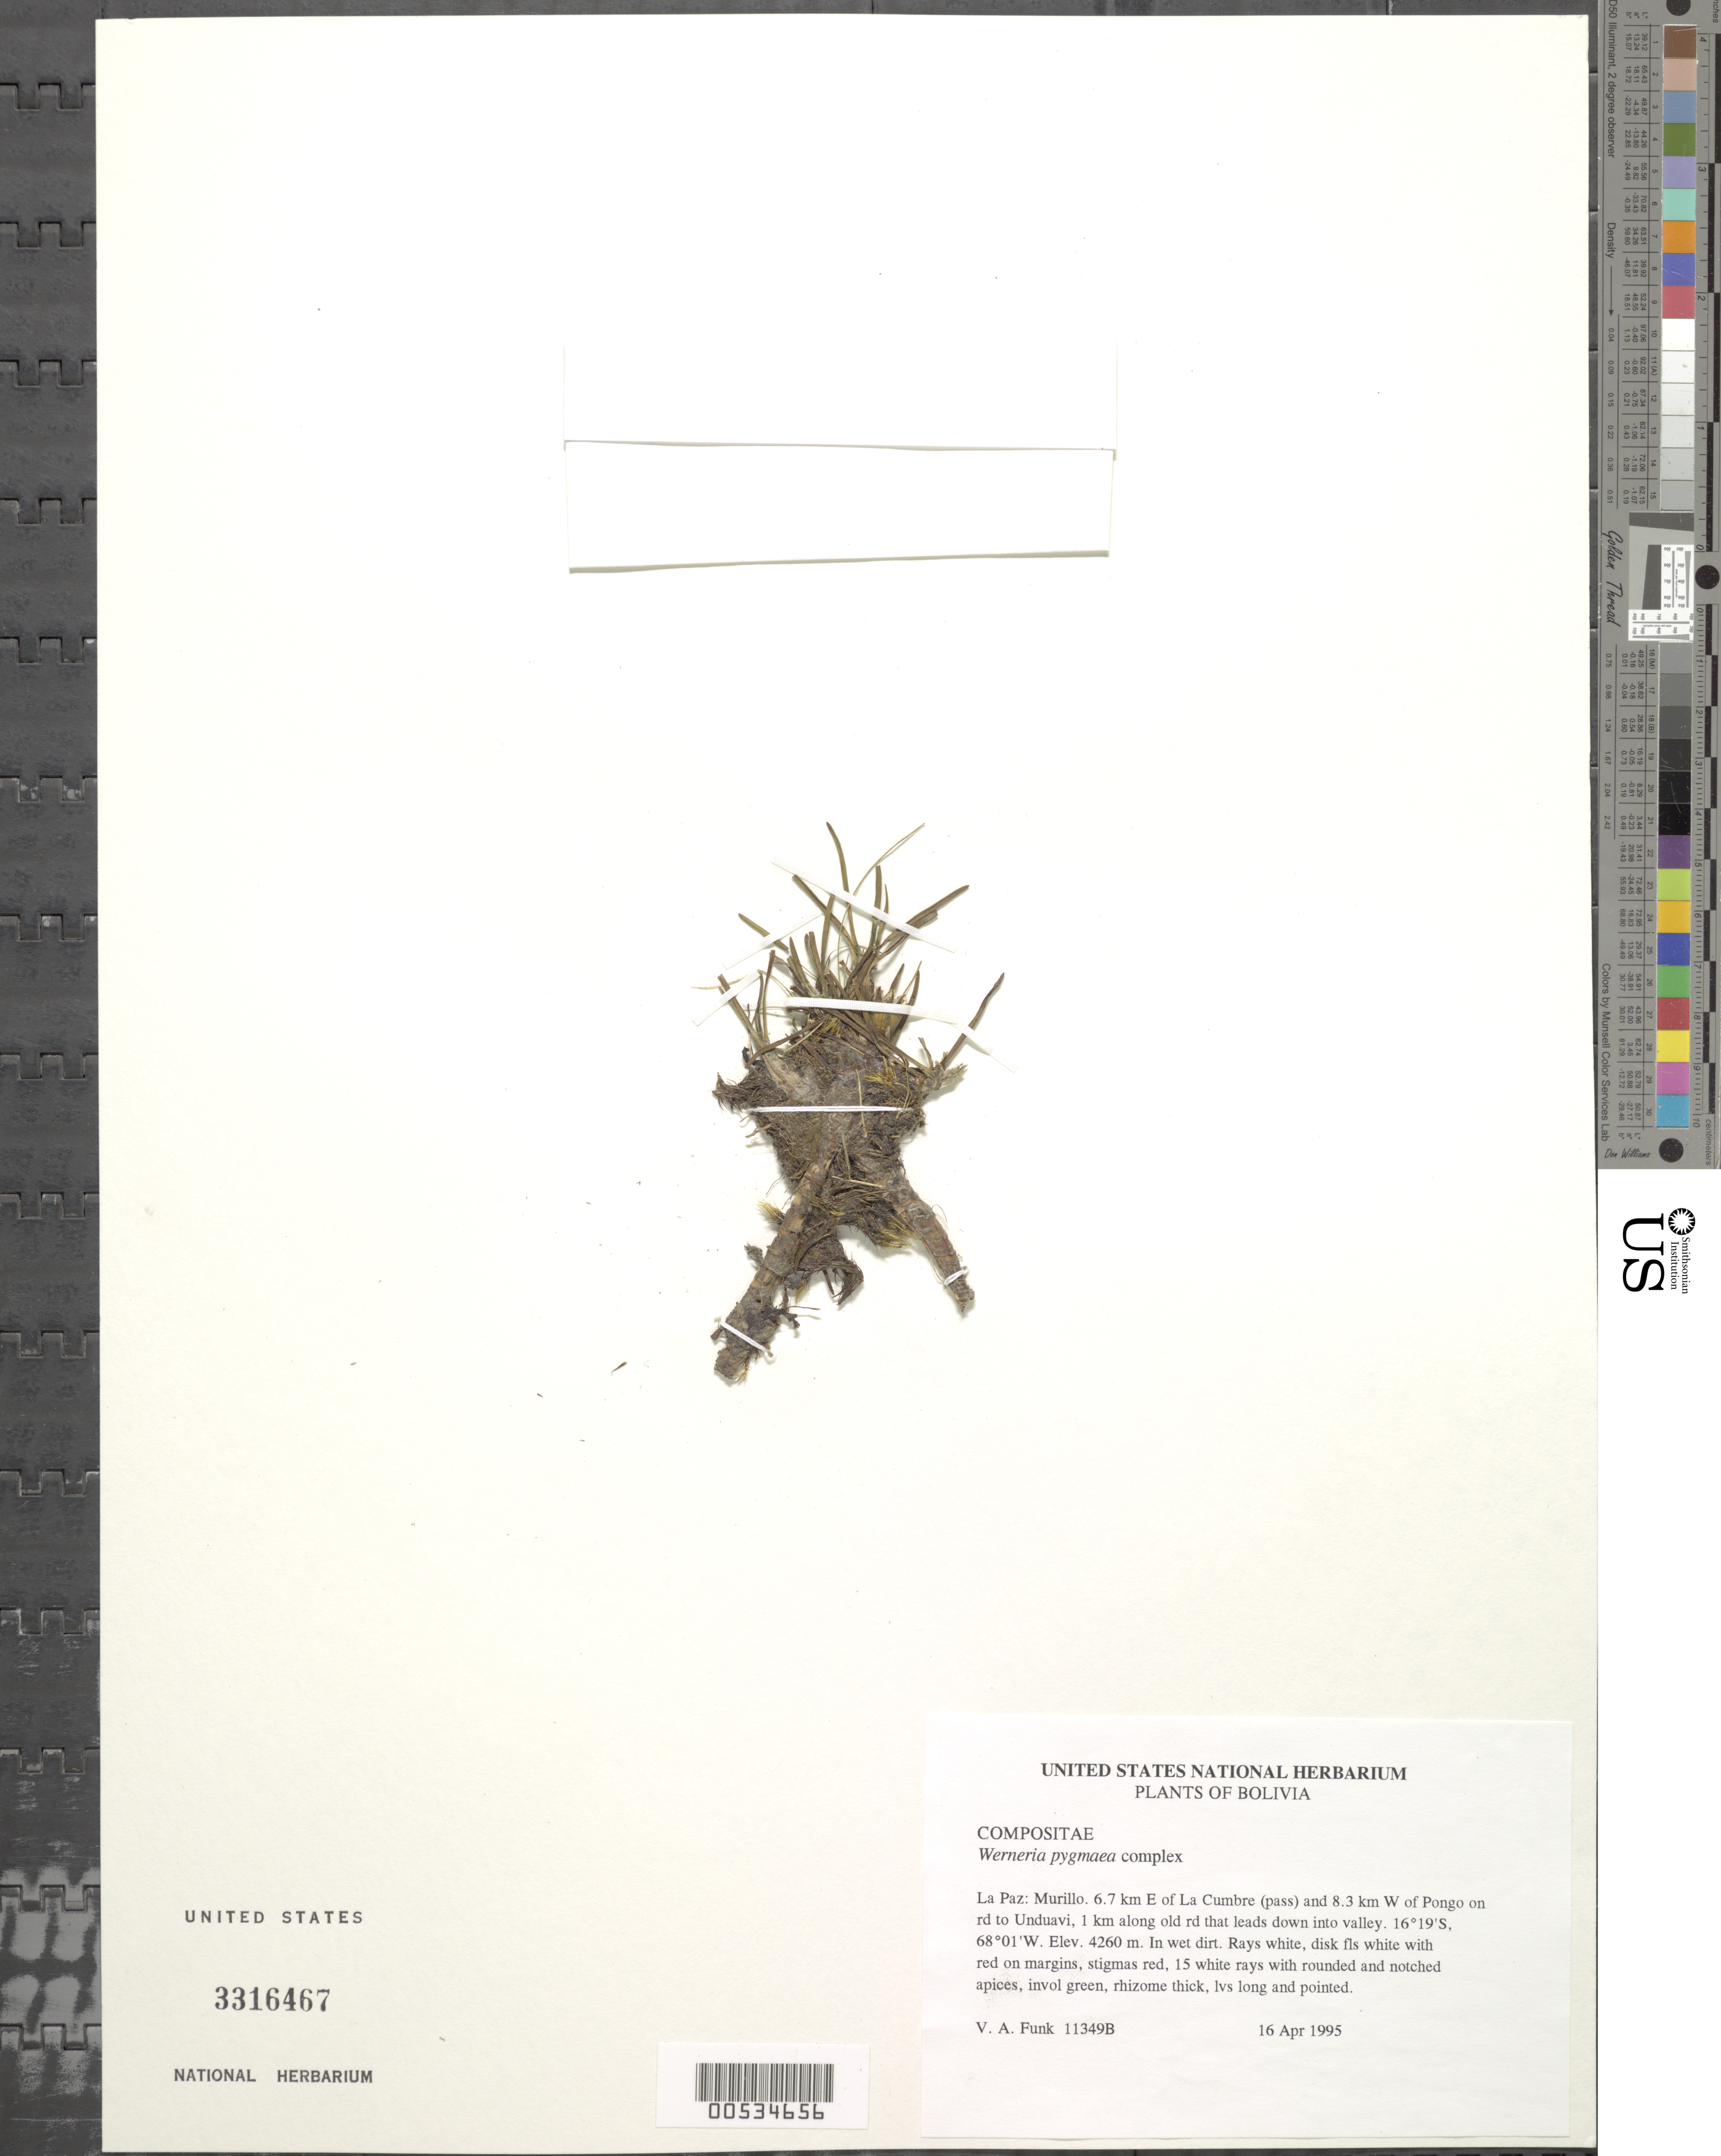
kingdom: Plantae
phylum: Tracheophyta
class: Magnoliopsida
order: Asterales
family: Asteraceae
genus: Werneria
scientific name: Werneria pygmaea complex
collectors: V. Funk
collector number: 11349B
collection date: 1995-04-16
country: Bolivia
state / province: La Paz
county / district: Murillo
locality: La Cumbre (pass), 6.7 km E of and 8.3 km W of Pongo on rd to Unduavi, 1 km along old rd that leads down into valley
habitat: Wet dirt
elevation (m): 4260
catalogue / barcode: US 3316467